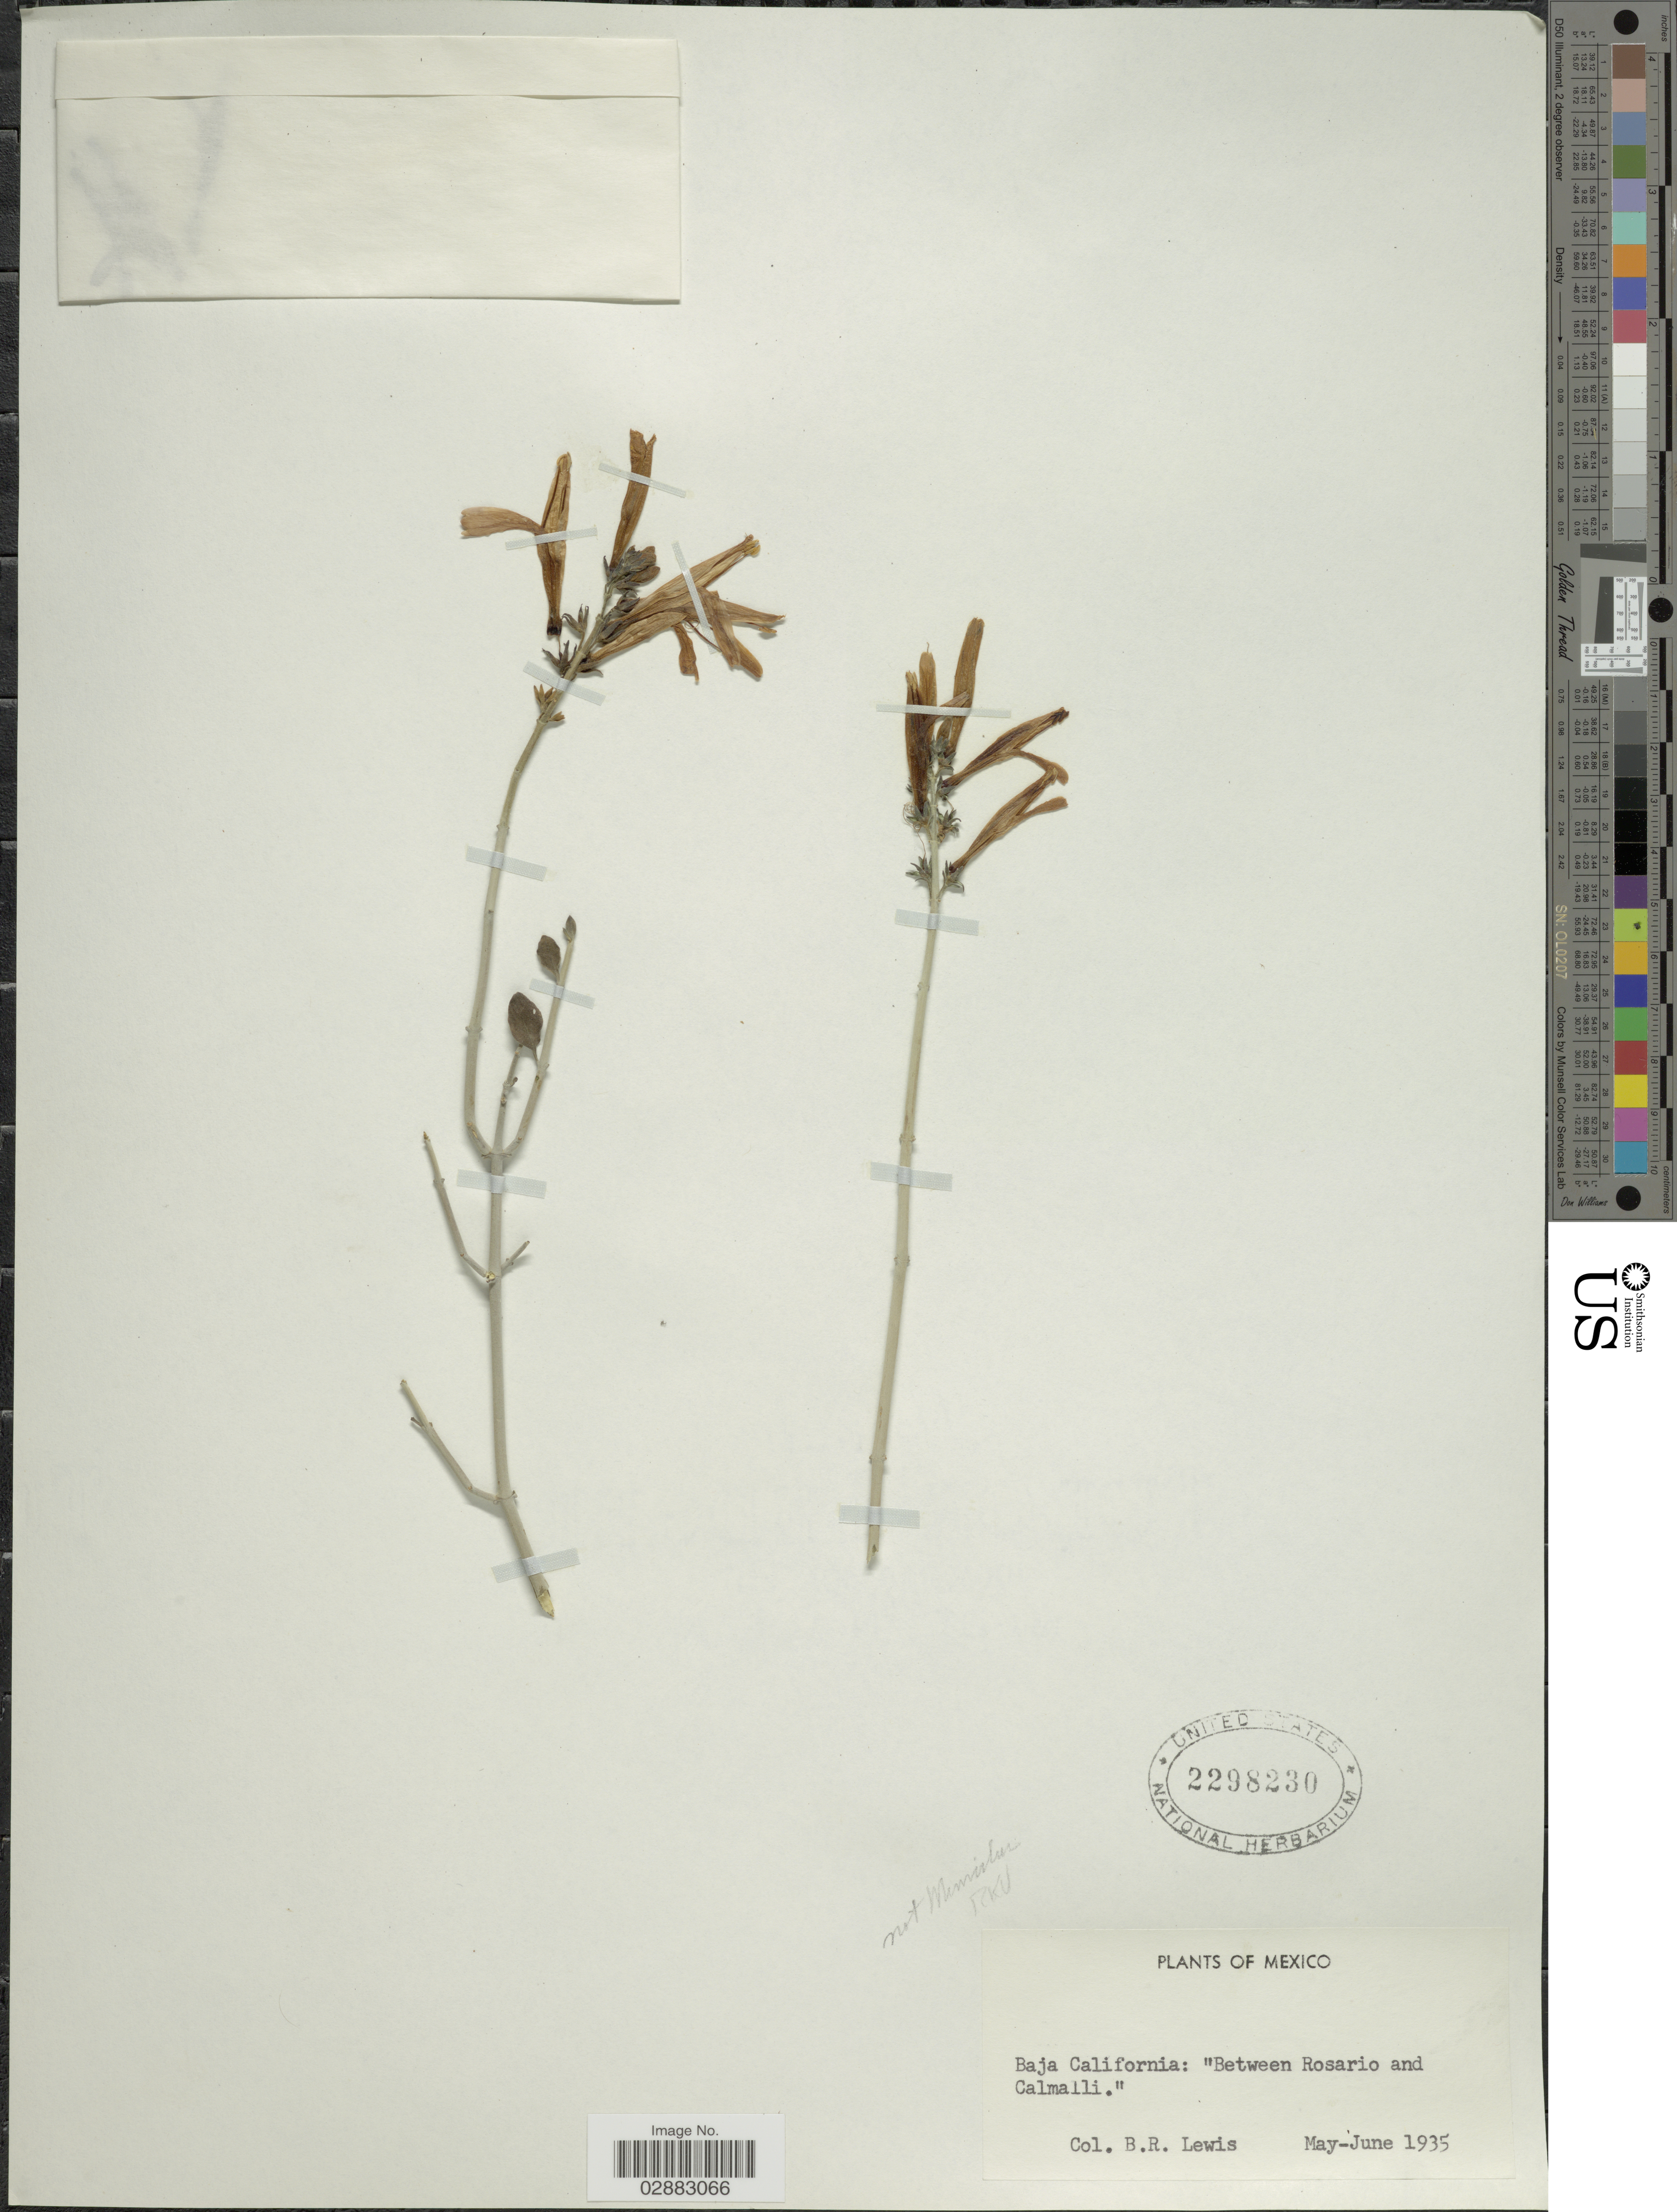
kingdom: Plantae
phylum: Tracheophyta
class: Magnoliopsida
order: Lamiales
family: Acanthaceae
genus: Beloperone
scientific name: Beloperone californica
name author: Benth.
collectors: B. R. Lewis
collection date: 1935-05/1935-06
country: Mexico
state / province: Baja California Norte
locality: Between Rosario and Calmalli.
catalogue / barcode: US 2298230